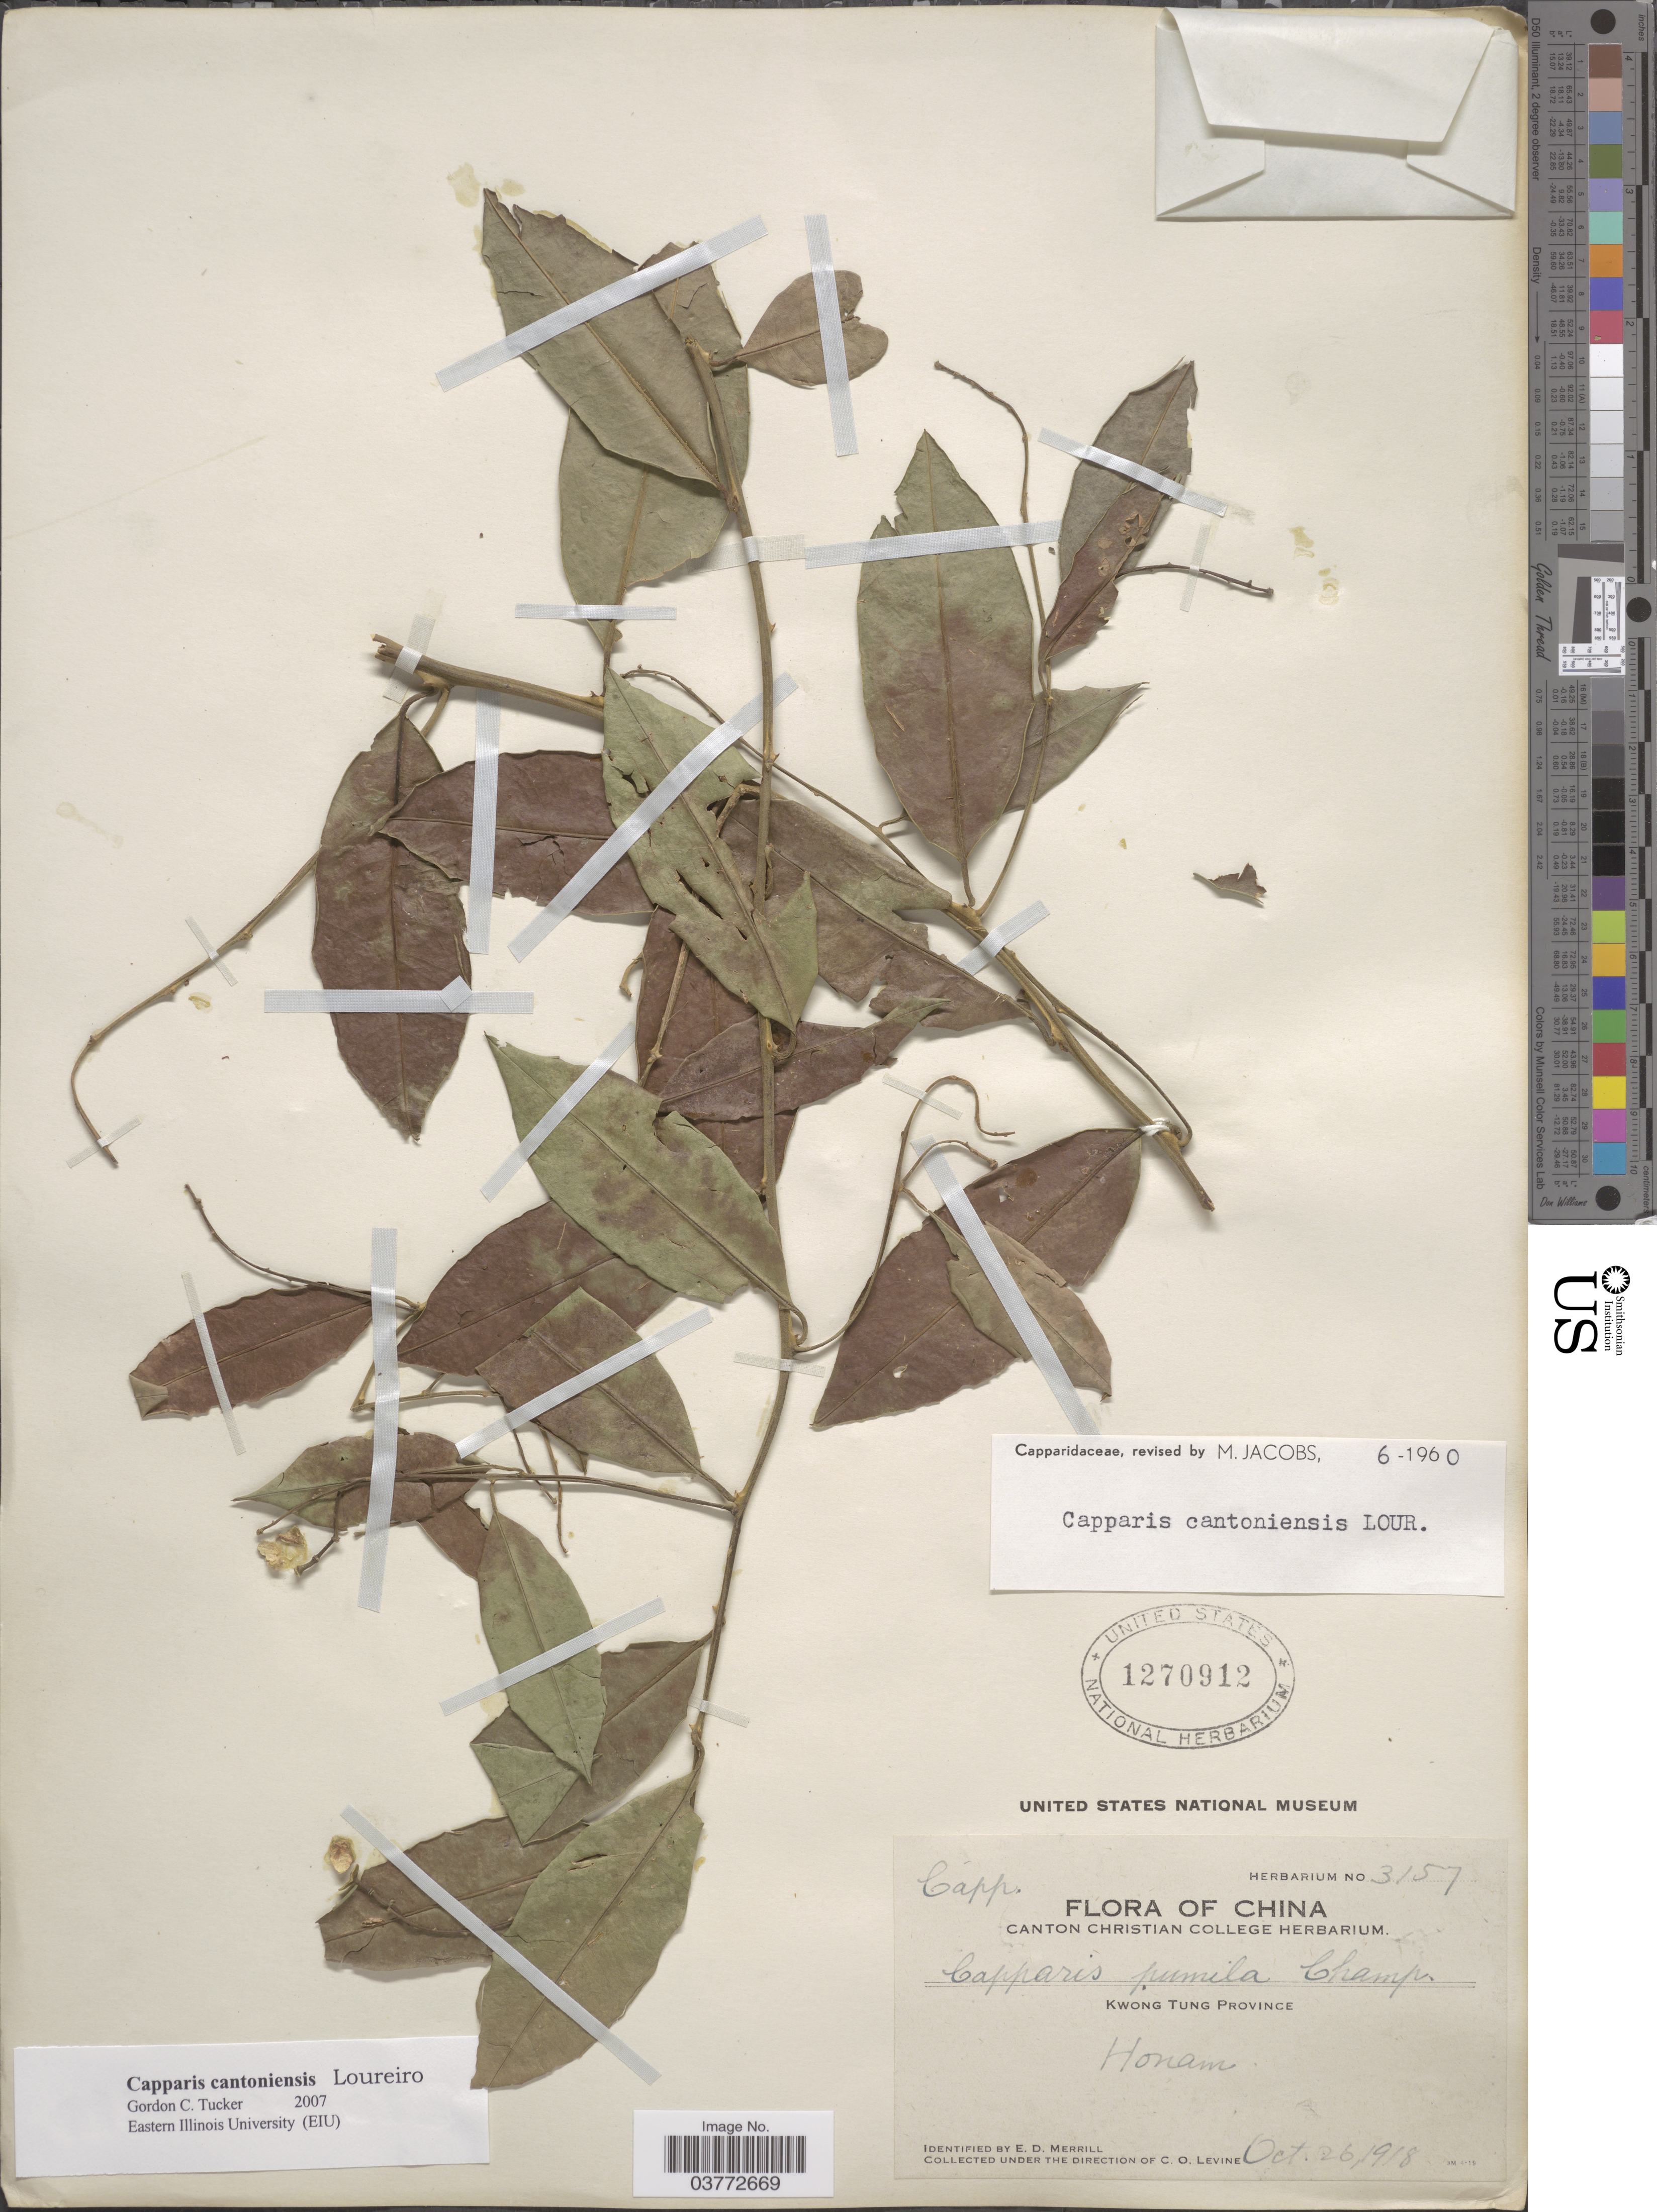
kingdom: Plantae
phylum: Tracheophyta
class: Magnoliopsida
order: Brassicales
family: Capparaceae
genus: Capparis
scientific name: Capparis cantoniensis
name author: Lour.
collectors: C. O. Levine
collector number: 3157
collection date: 1918-10-26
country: China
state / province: Guangdong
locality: Kwong Tung Province. Honam.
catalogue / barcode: US 1270912